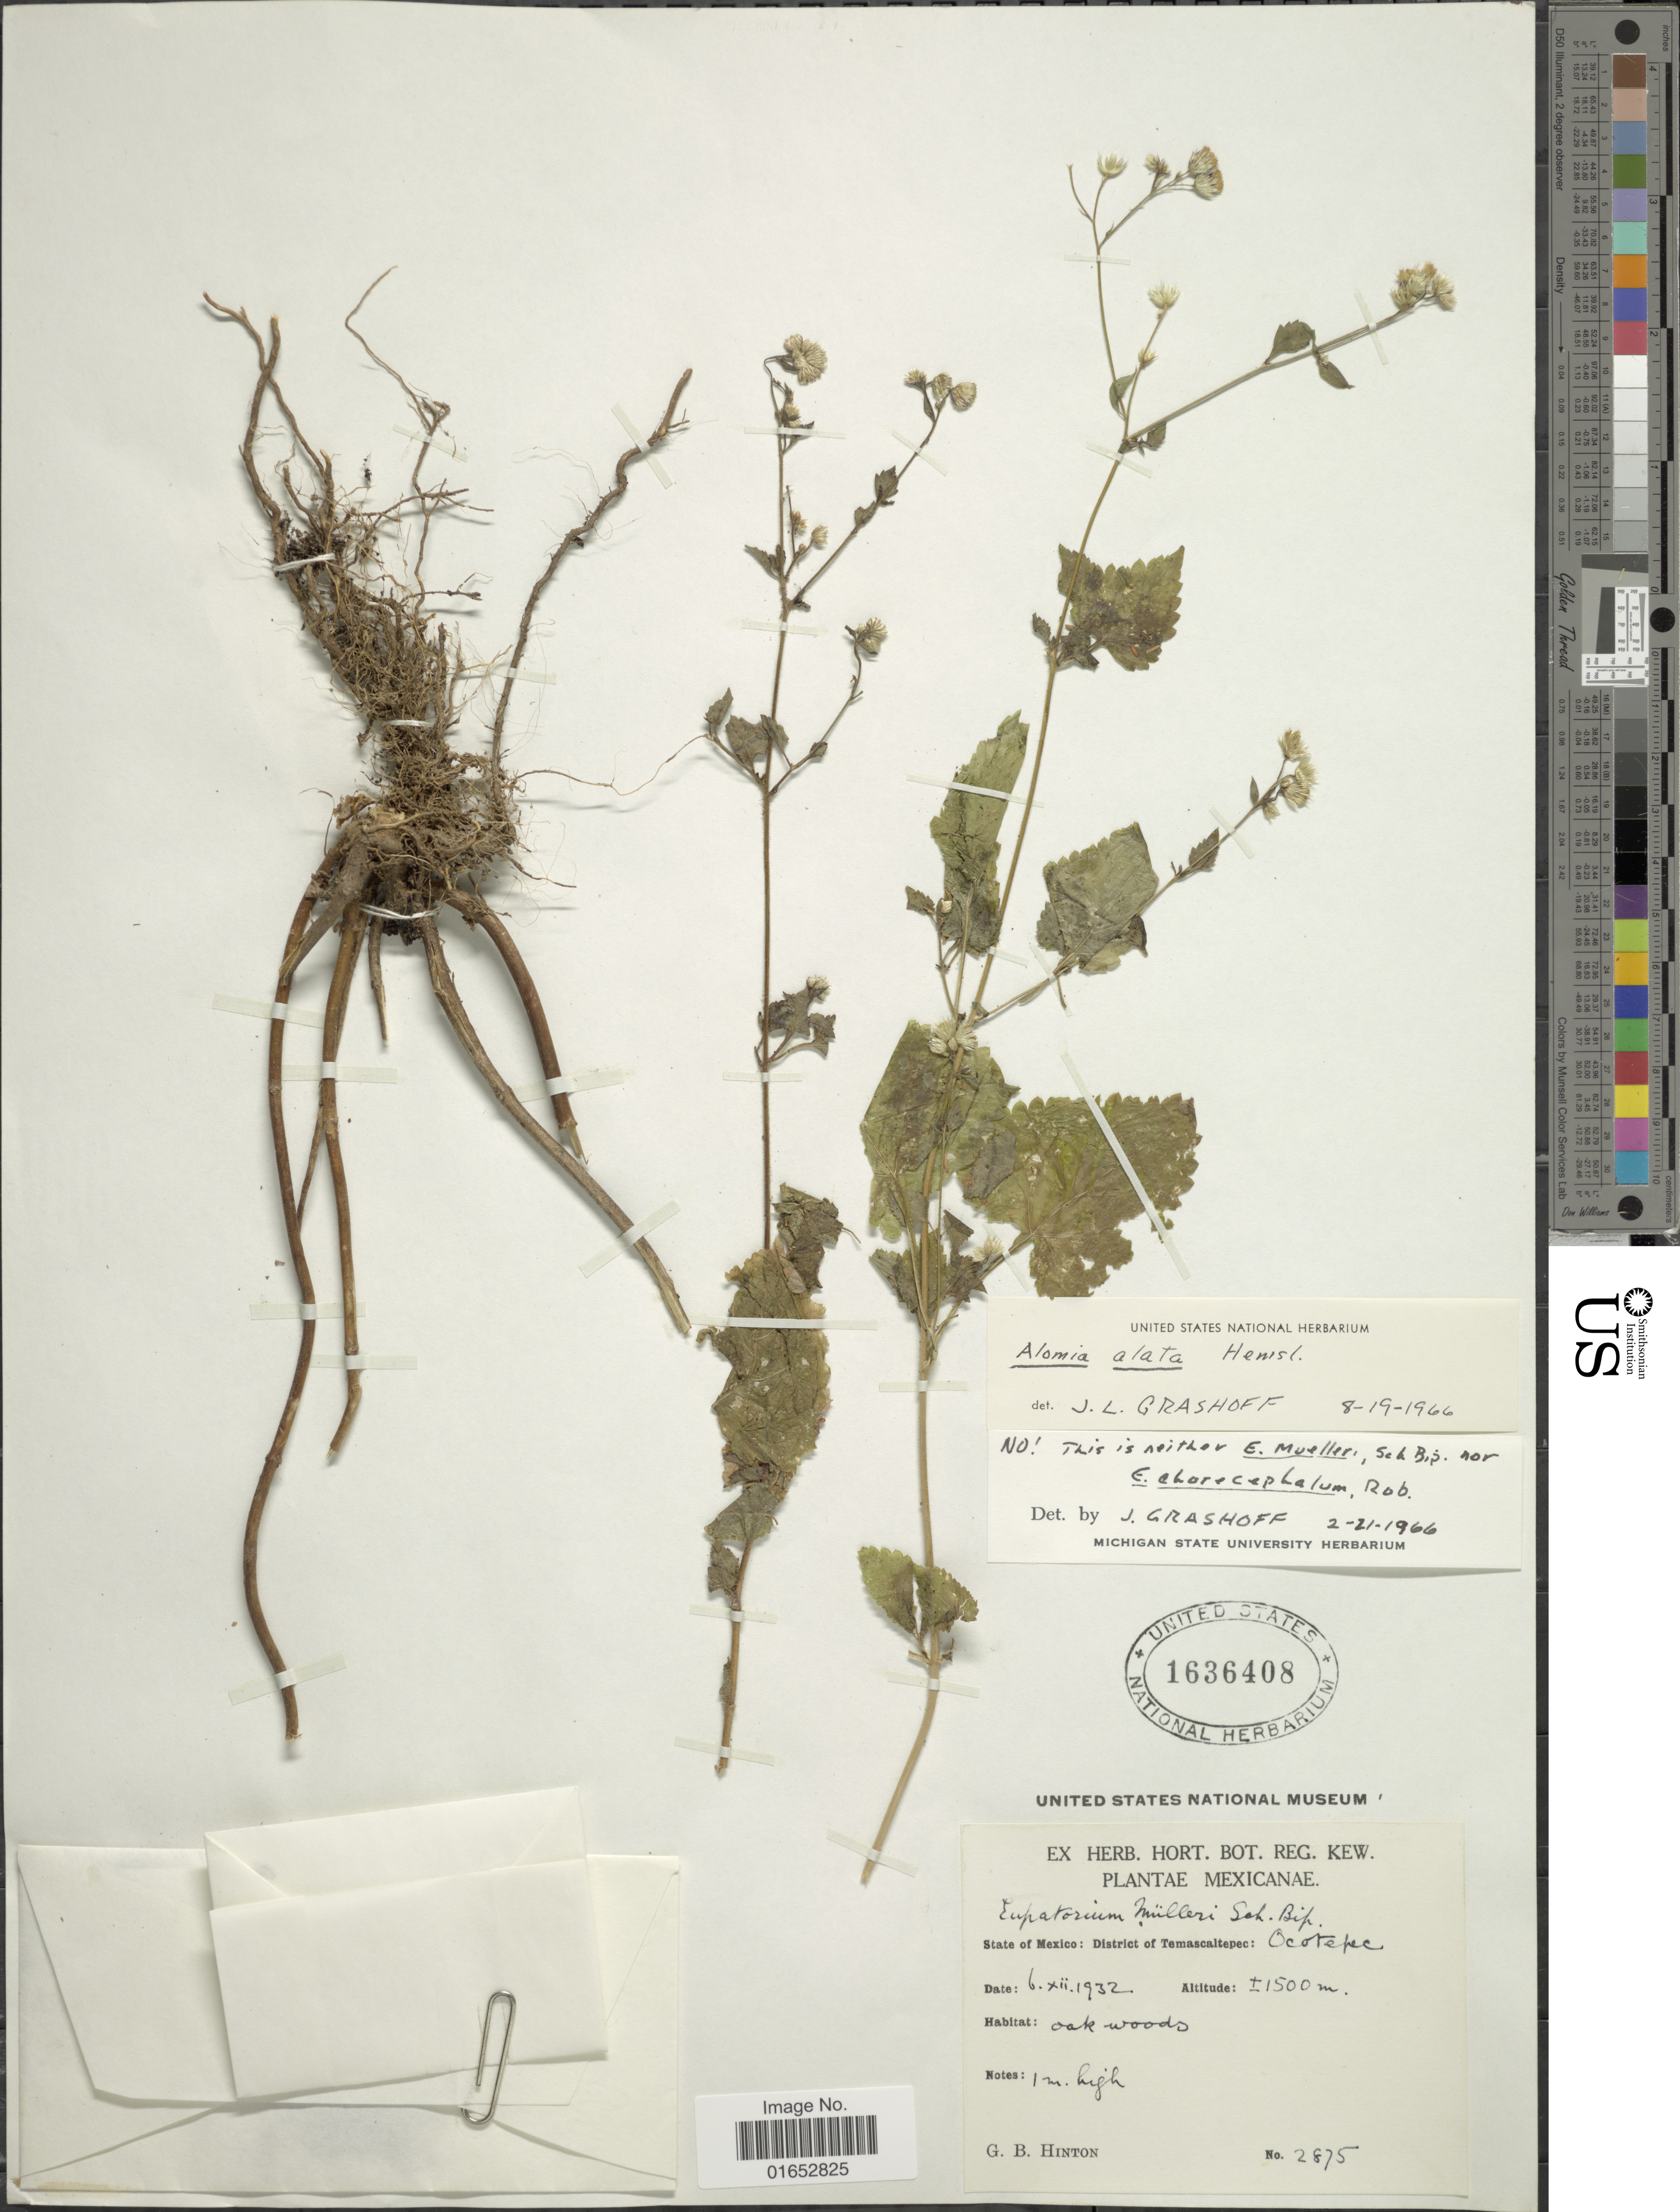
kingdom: Plantae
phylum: Tracheophyta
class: Magnoliopsida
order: Asterales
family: Asteraceae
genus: Alomia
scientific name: Alomia alata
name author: Hemsl.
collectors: G. B. Hinton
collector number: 2875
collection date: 1932-12-06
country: Mexico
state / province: México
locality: District of Temascaltepec: Ocotepec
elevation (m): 1500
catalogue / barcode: US 1636408